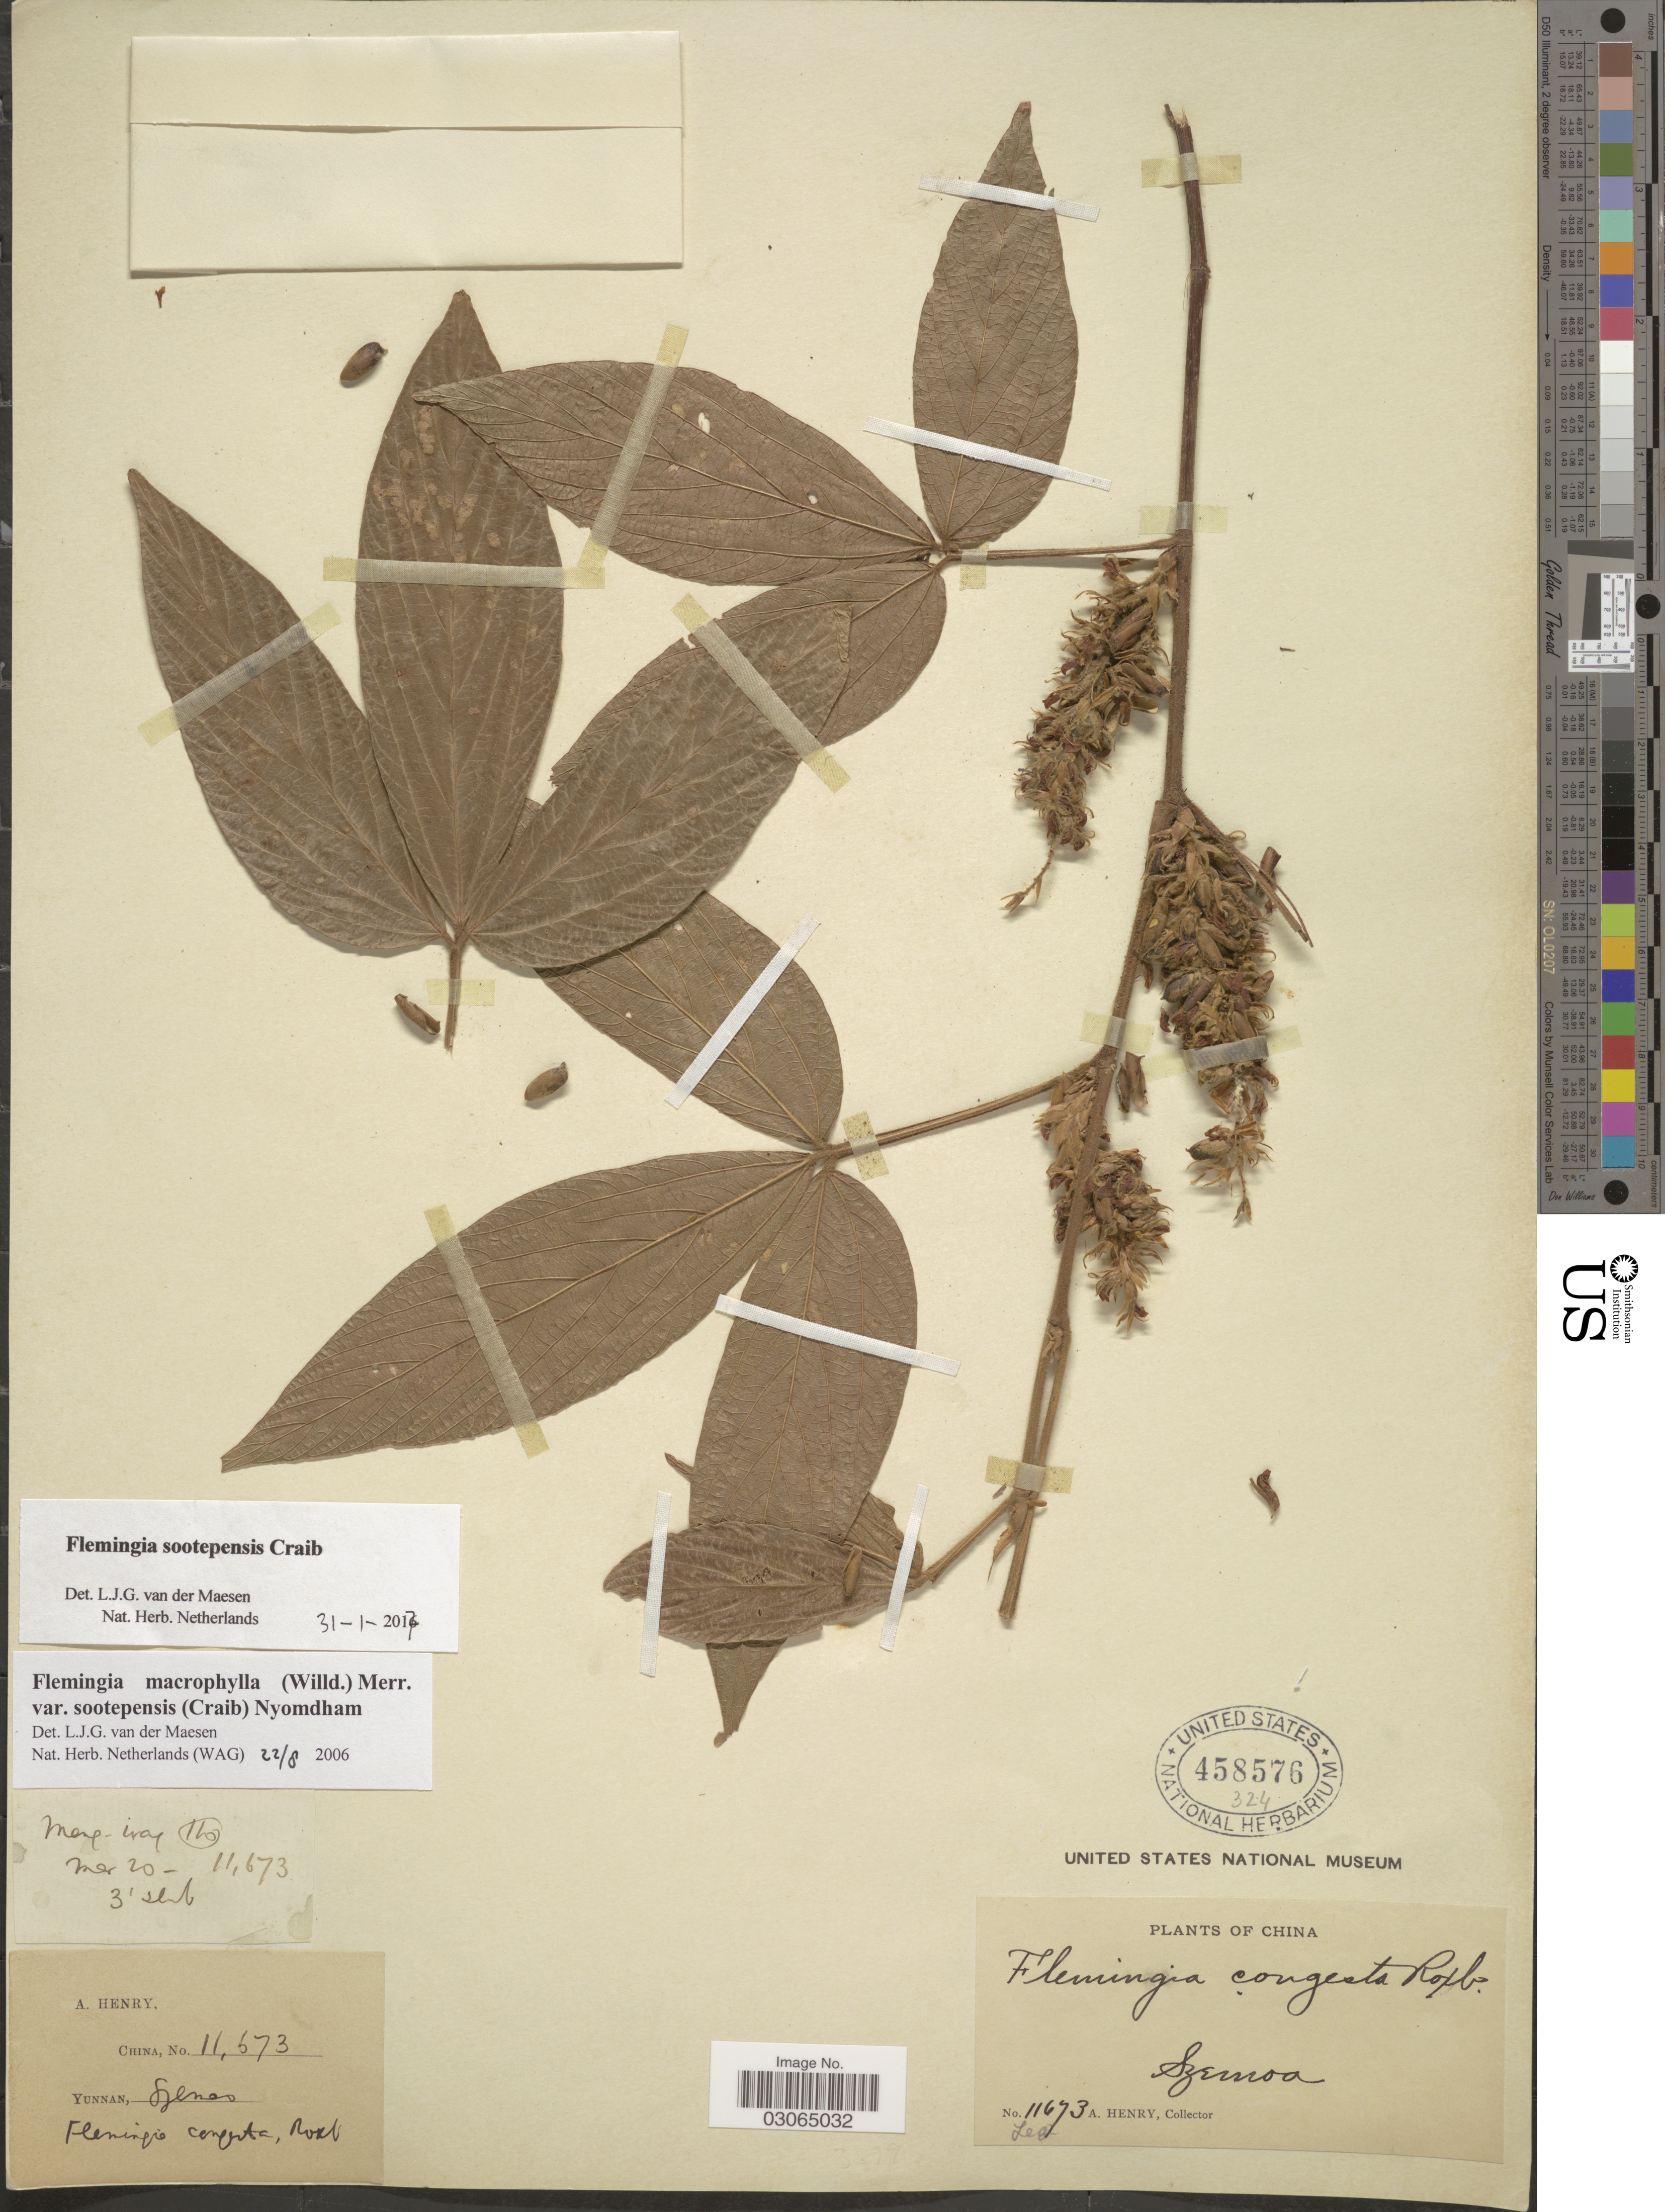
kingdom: Plantae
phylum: Tracheophyta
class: Magnoliopsida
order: Fabales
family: Fabaceae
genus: Flemingia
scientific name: Flemingia sootepensis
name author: Craib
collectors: A. Henry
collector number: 11673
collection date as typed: Transcribed d/m/y: /3/20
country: China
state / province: Yunnan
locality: Szemoa. Meng-wang. Ho.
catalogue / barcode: US 458576